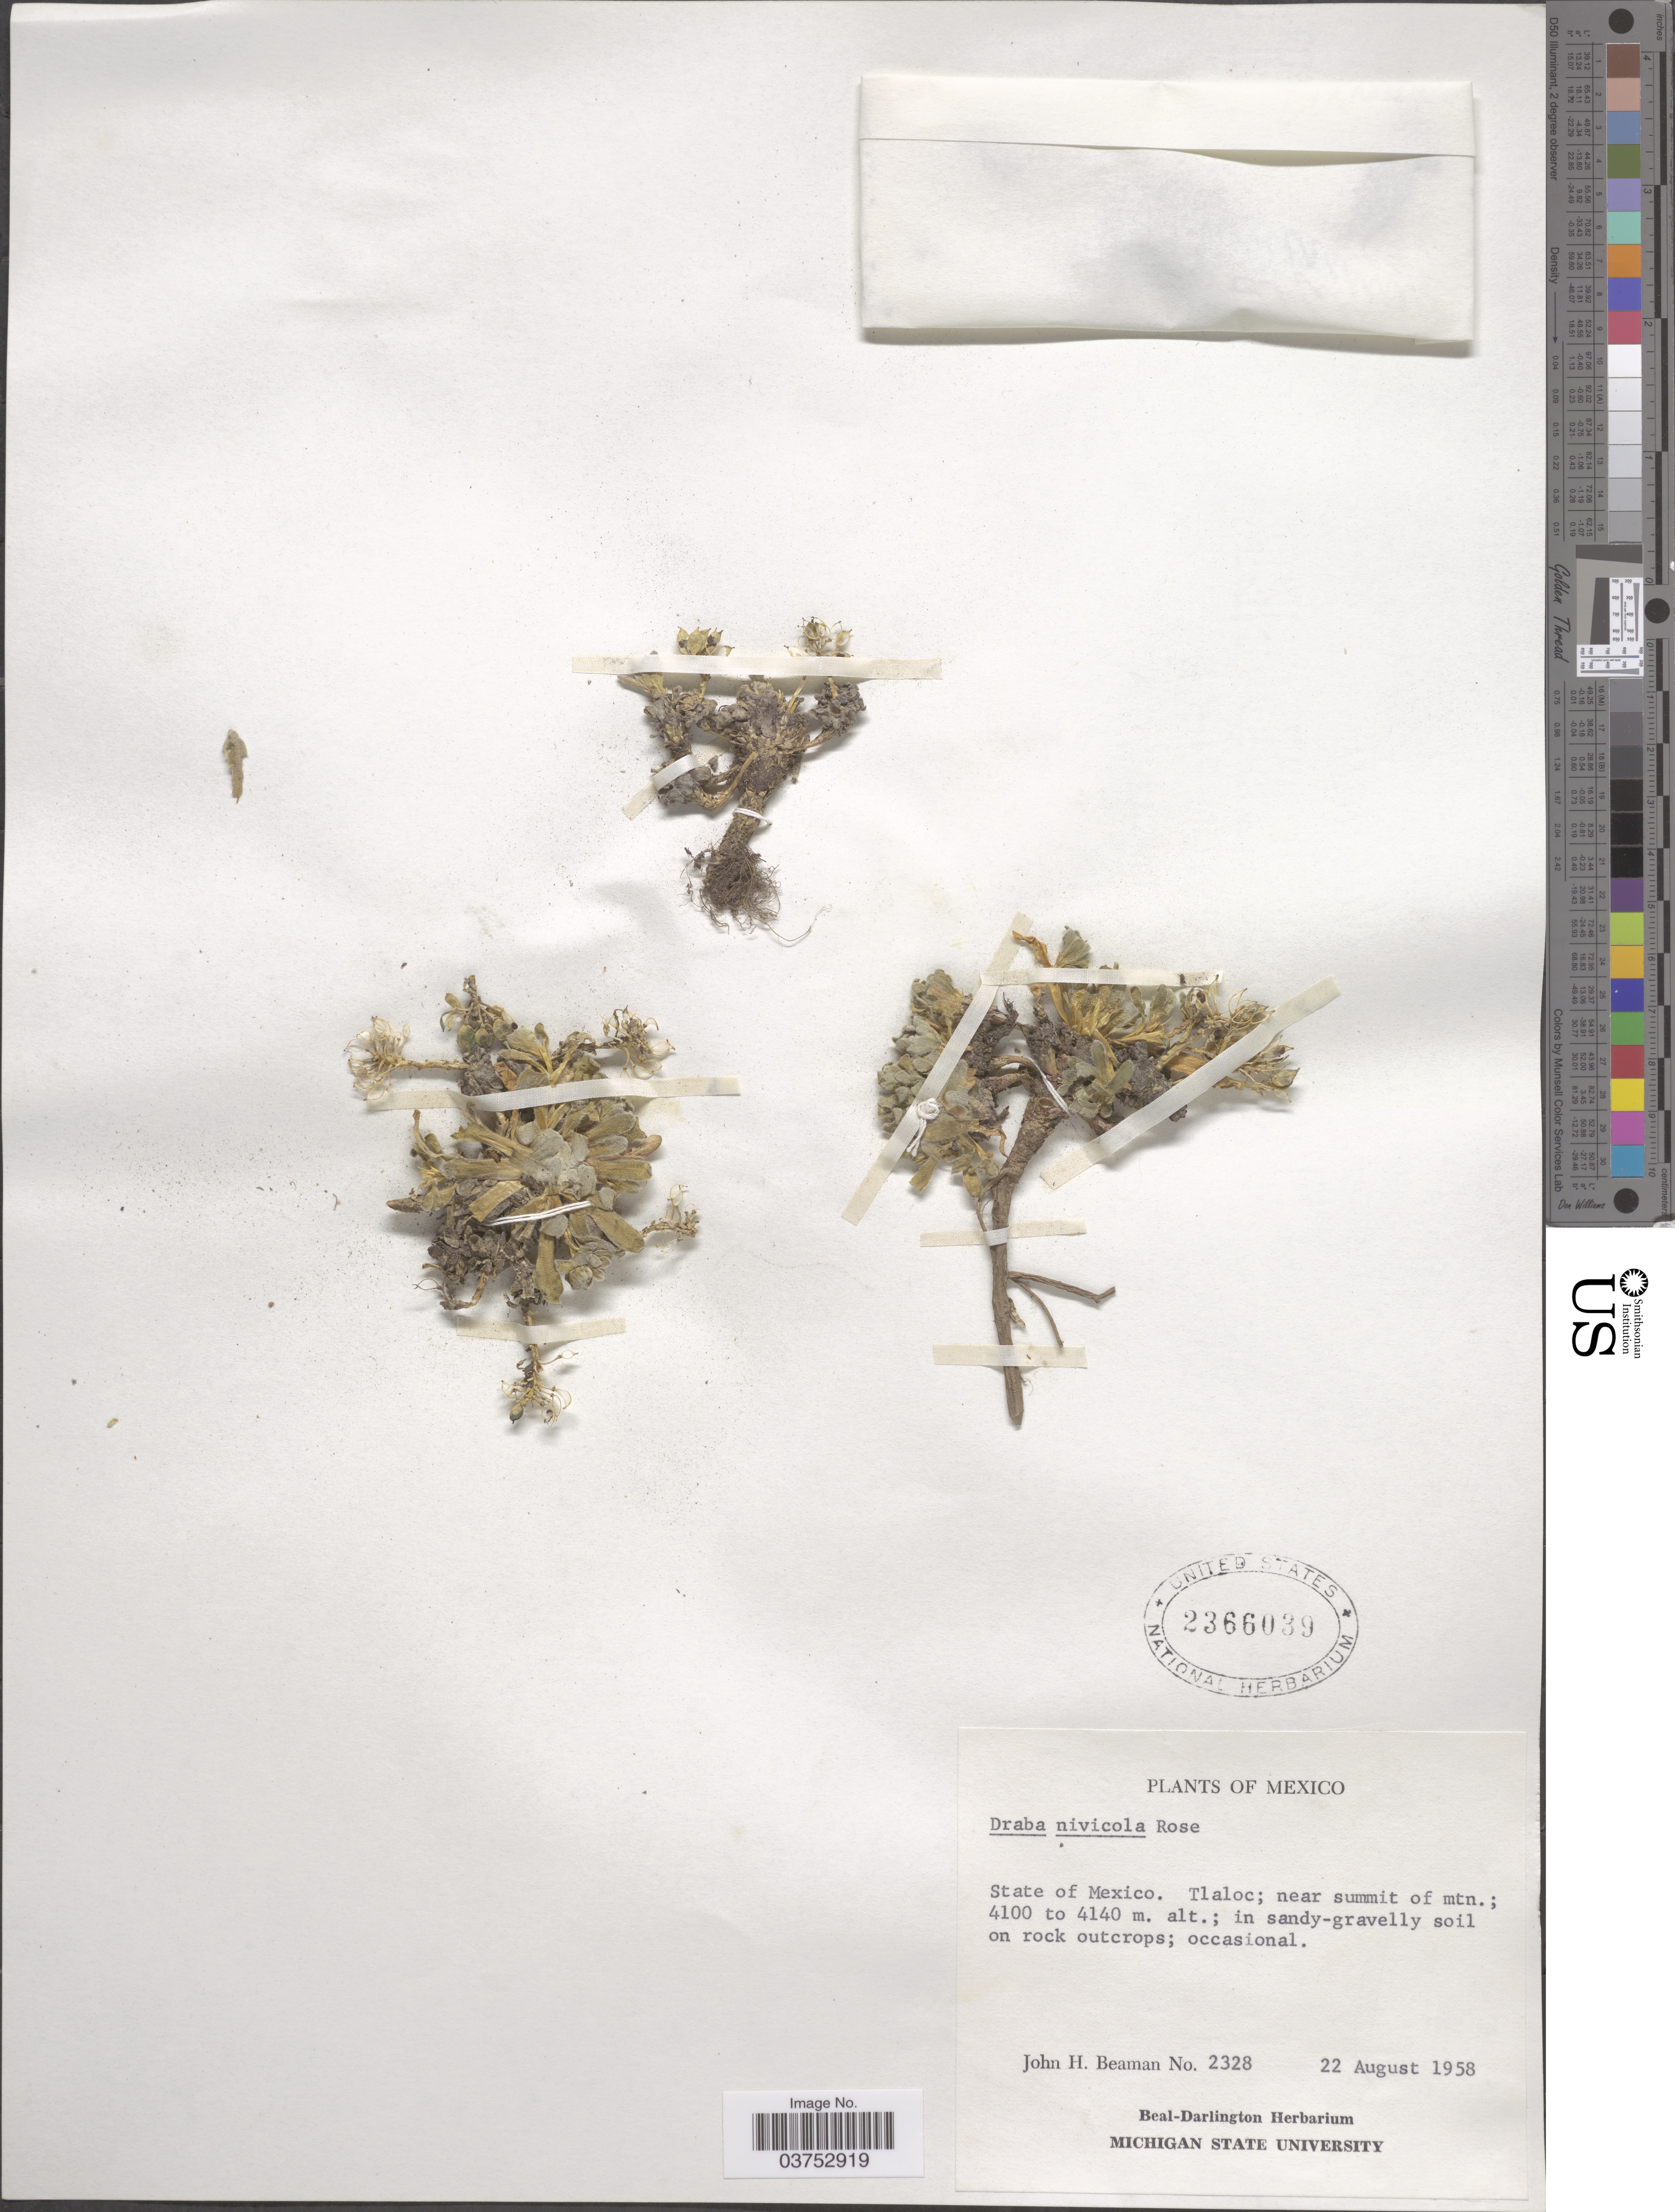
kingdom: Plantae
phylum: Tracheophyta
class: Magnoliopsida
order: Brassicales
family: Brassicaceae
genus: Draba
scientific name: Draba tolucensis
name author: (A. Gray) Kunth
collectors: J. H. Beaman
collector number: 2328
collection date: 1958-08-22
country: Mexico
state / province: México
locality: Tlaloc; near summit of mtn.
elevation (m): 4100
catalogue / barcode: US 2366039